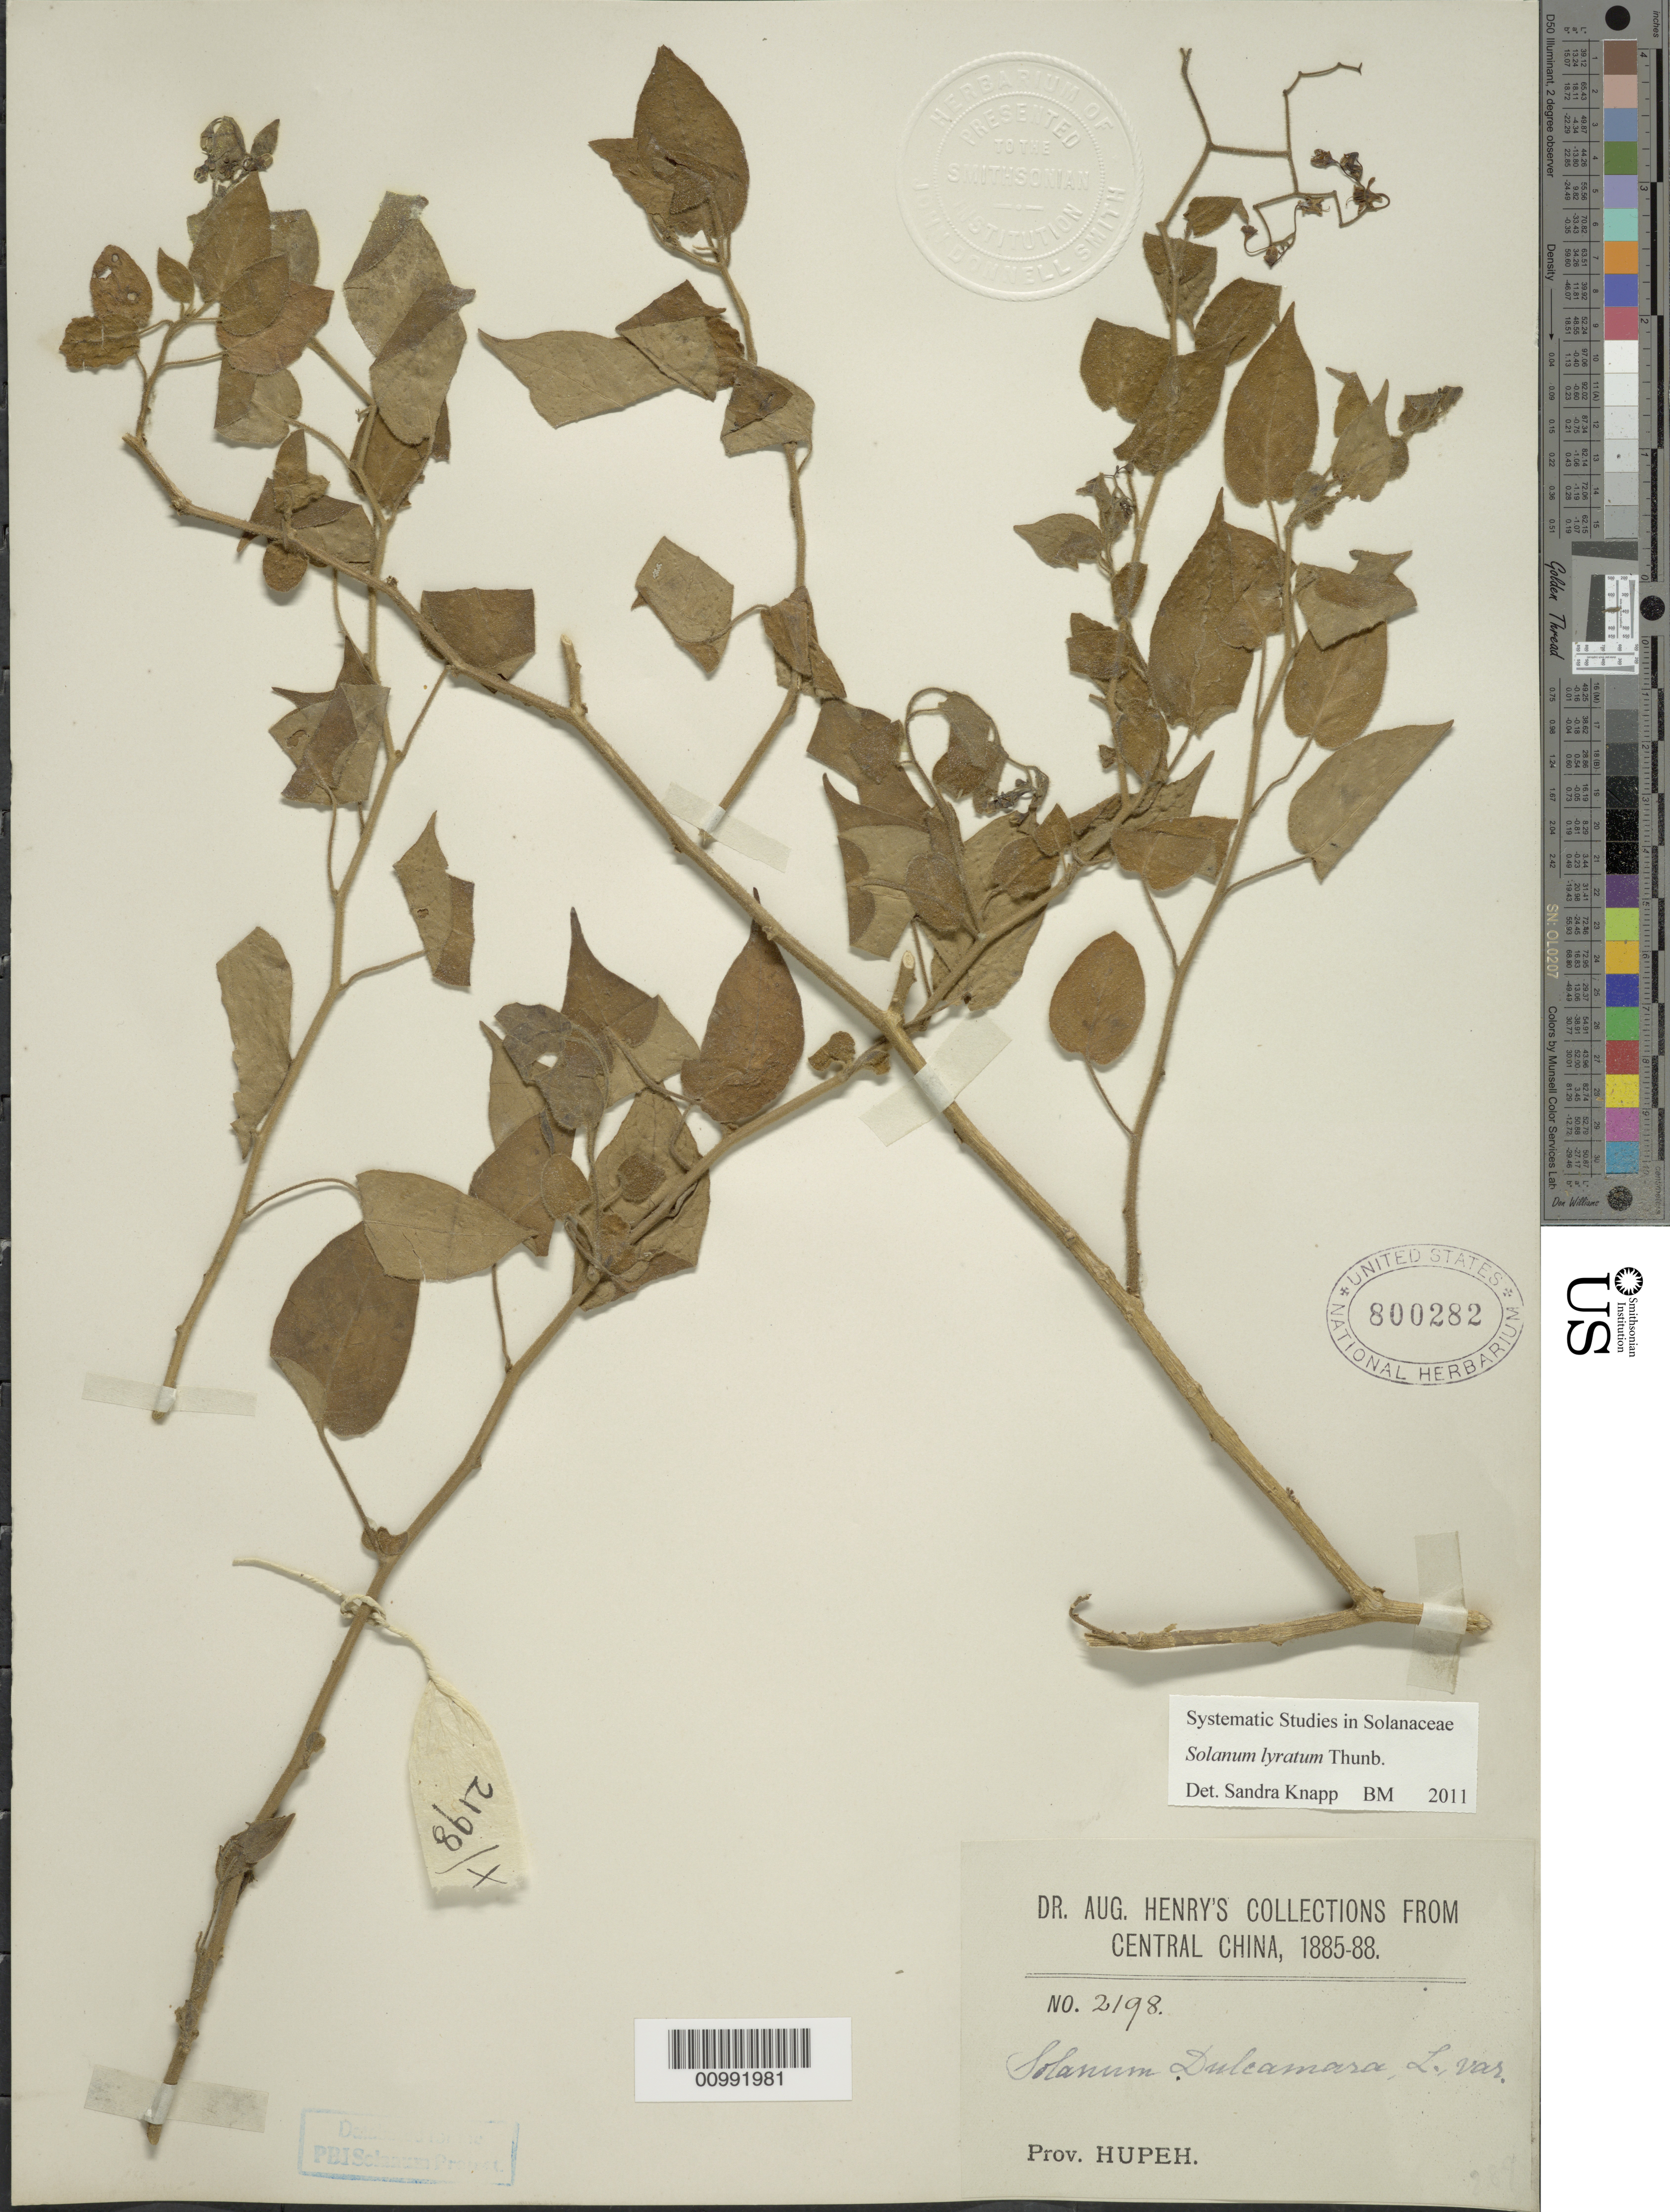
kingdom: Plantae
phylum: Tracheophyta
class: Magnoliopsida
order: Solanales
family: Solanaceae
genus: Solanum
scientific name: Solanum lyratum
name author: Thunb.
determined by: Knapp, S. D.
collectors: A. Henry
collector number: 2198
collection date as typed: Feb 1887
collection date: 1887-02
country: China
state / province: Hubei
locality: Nan-t'o and mountains to northward. Ichang.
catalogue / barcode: US 800282